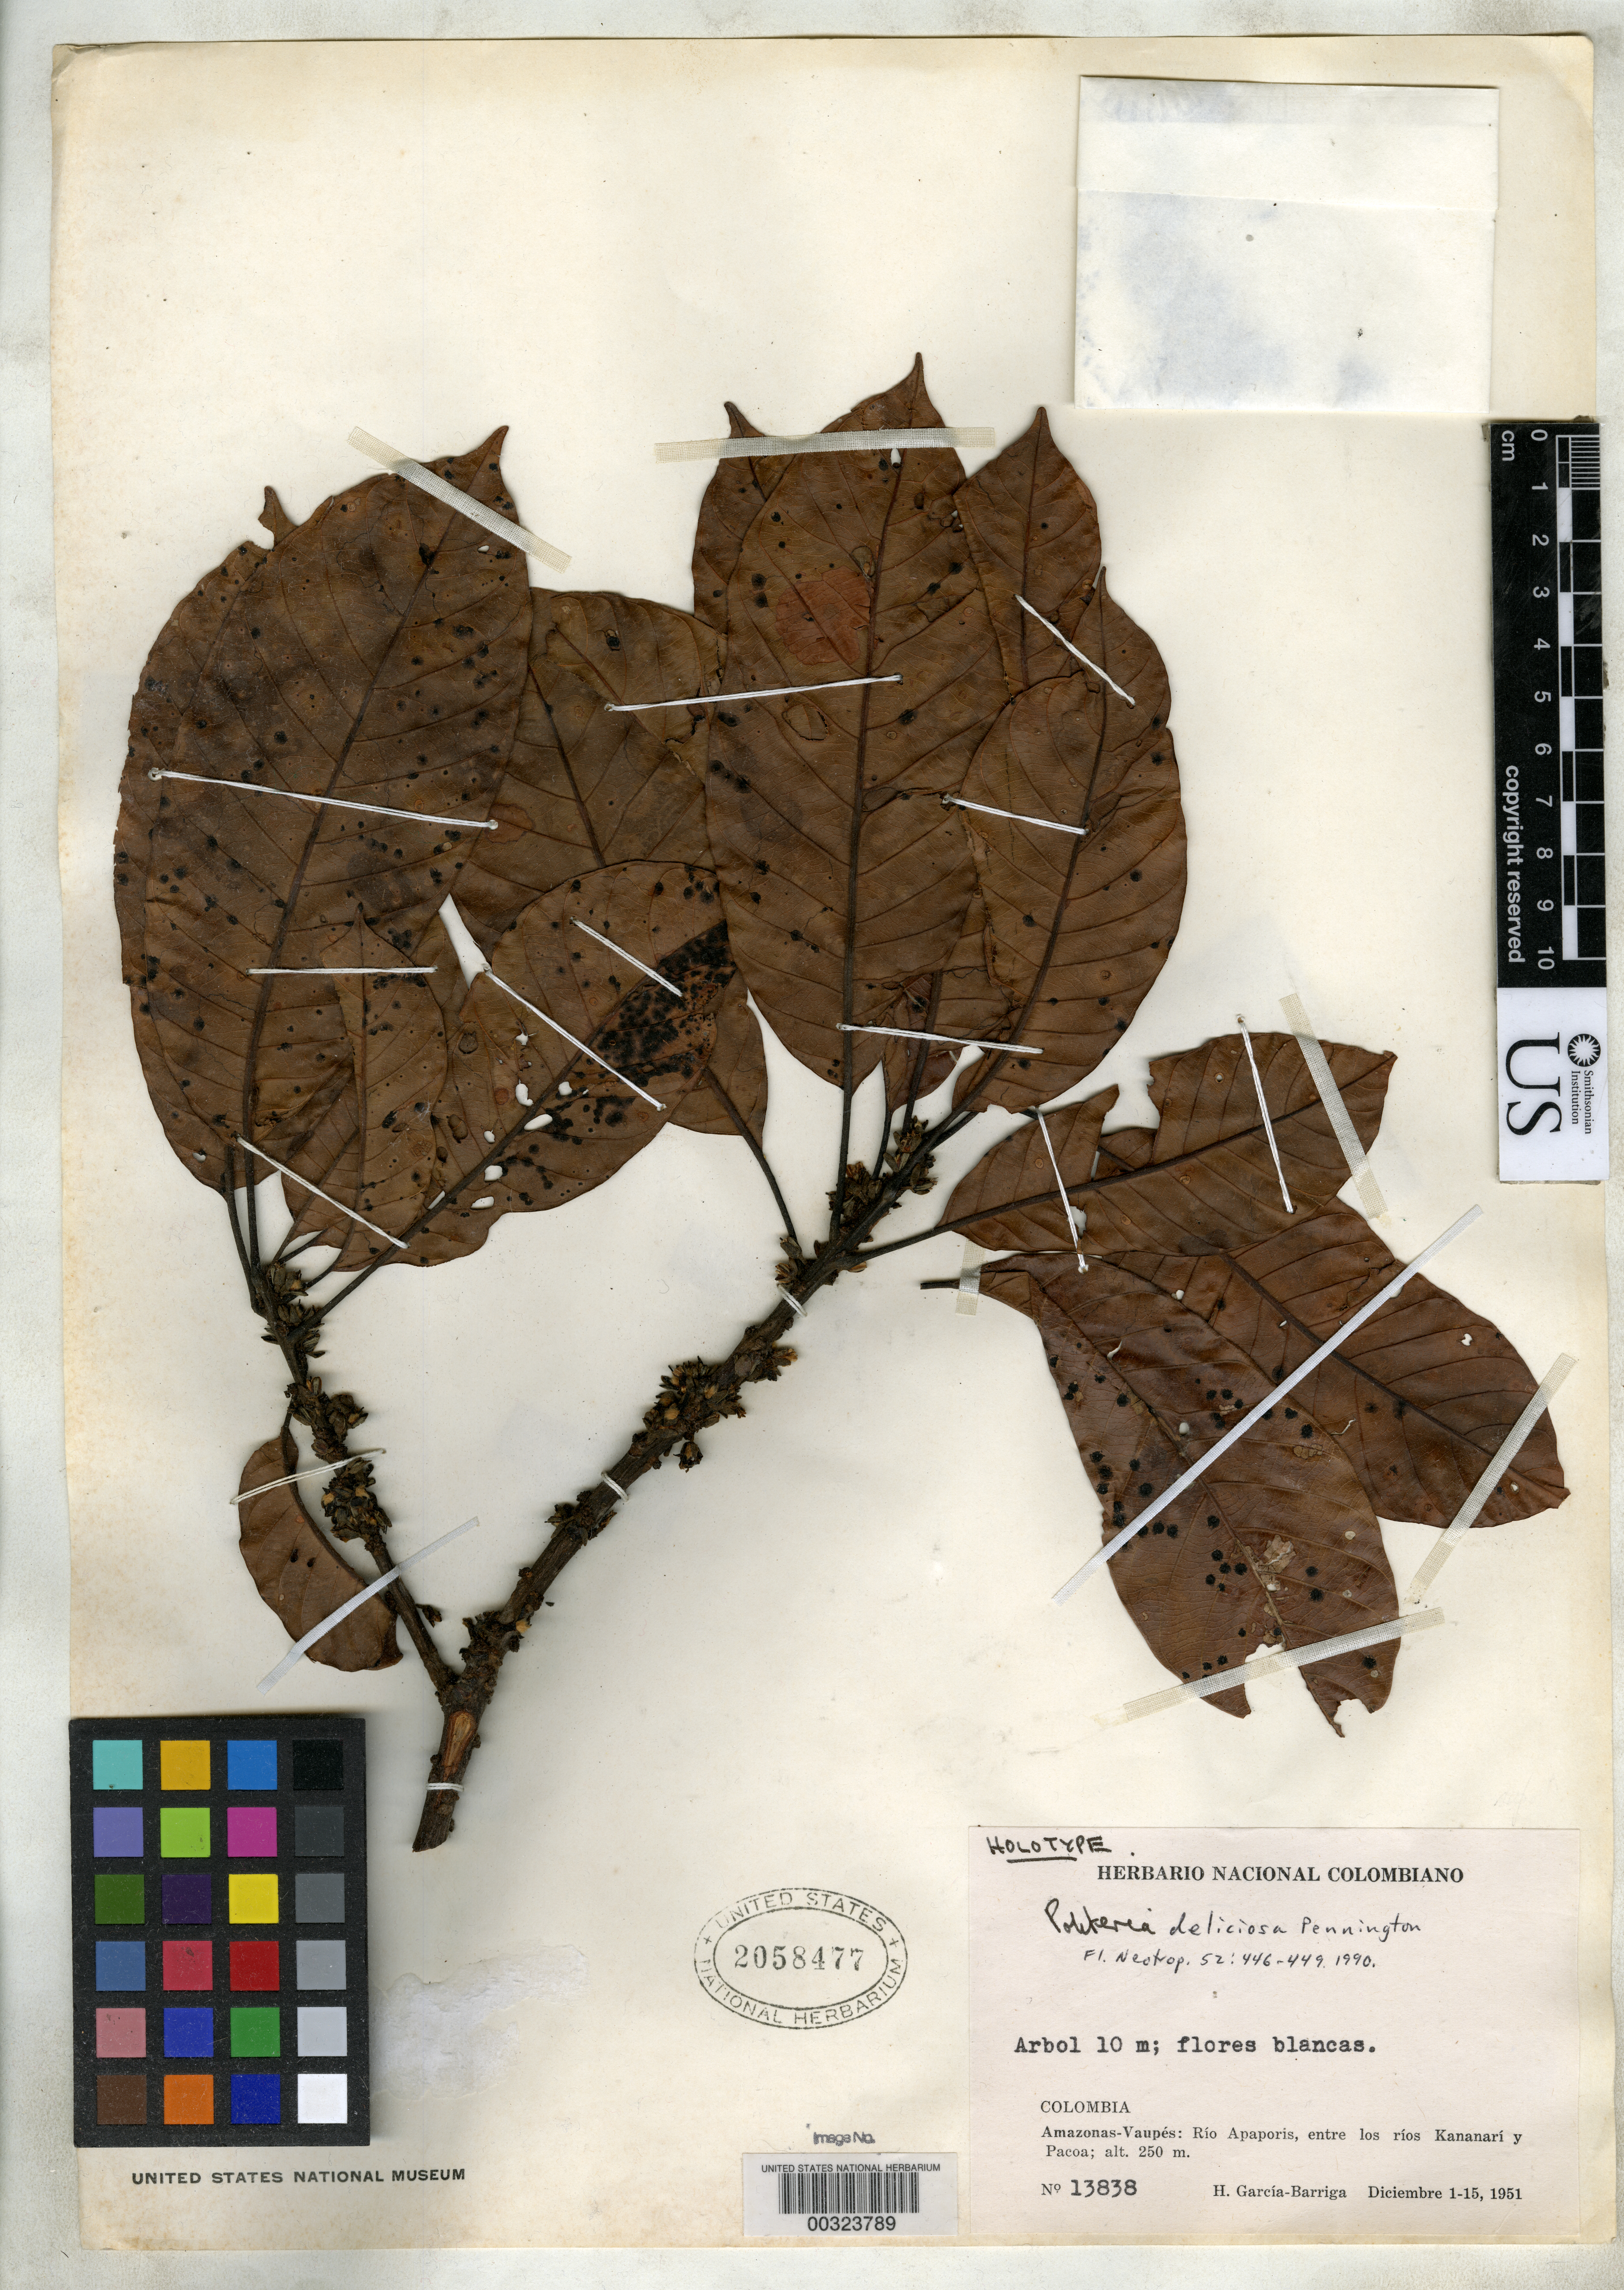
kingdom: Plantae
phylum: Tracheophyta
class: Magnoliopsida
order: Ericales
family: Sapotaceae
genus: Pouteria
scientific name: Pouteria deliciosa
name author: T.D. Penn.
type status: Holotype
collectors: H. García Barriga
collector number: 13838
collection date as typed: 01 Dec 1951 to 15 Dec 1951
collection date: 1951-12-01/1951-12-15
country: Colombia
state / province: Amazônas / Vaupés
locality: Rio Apaporis, between Kananari and Pacoa Rivers.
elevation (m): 250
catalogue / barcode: US 2058477